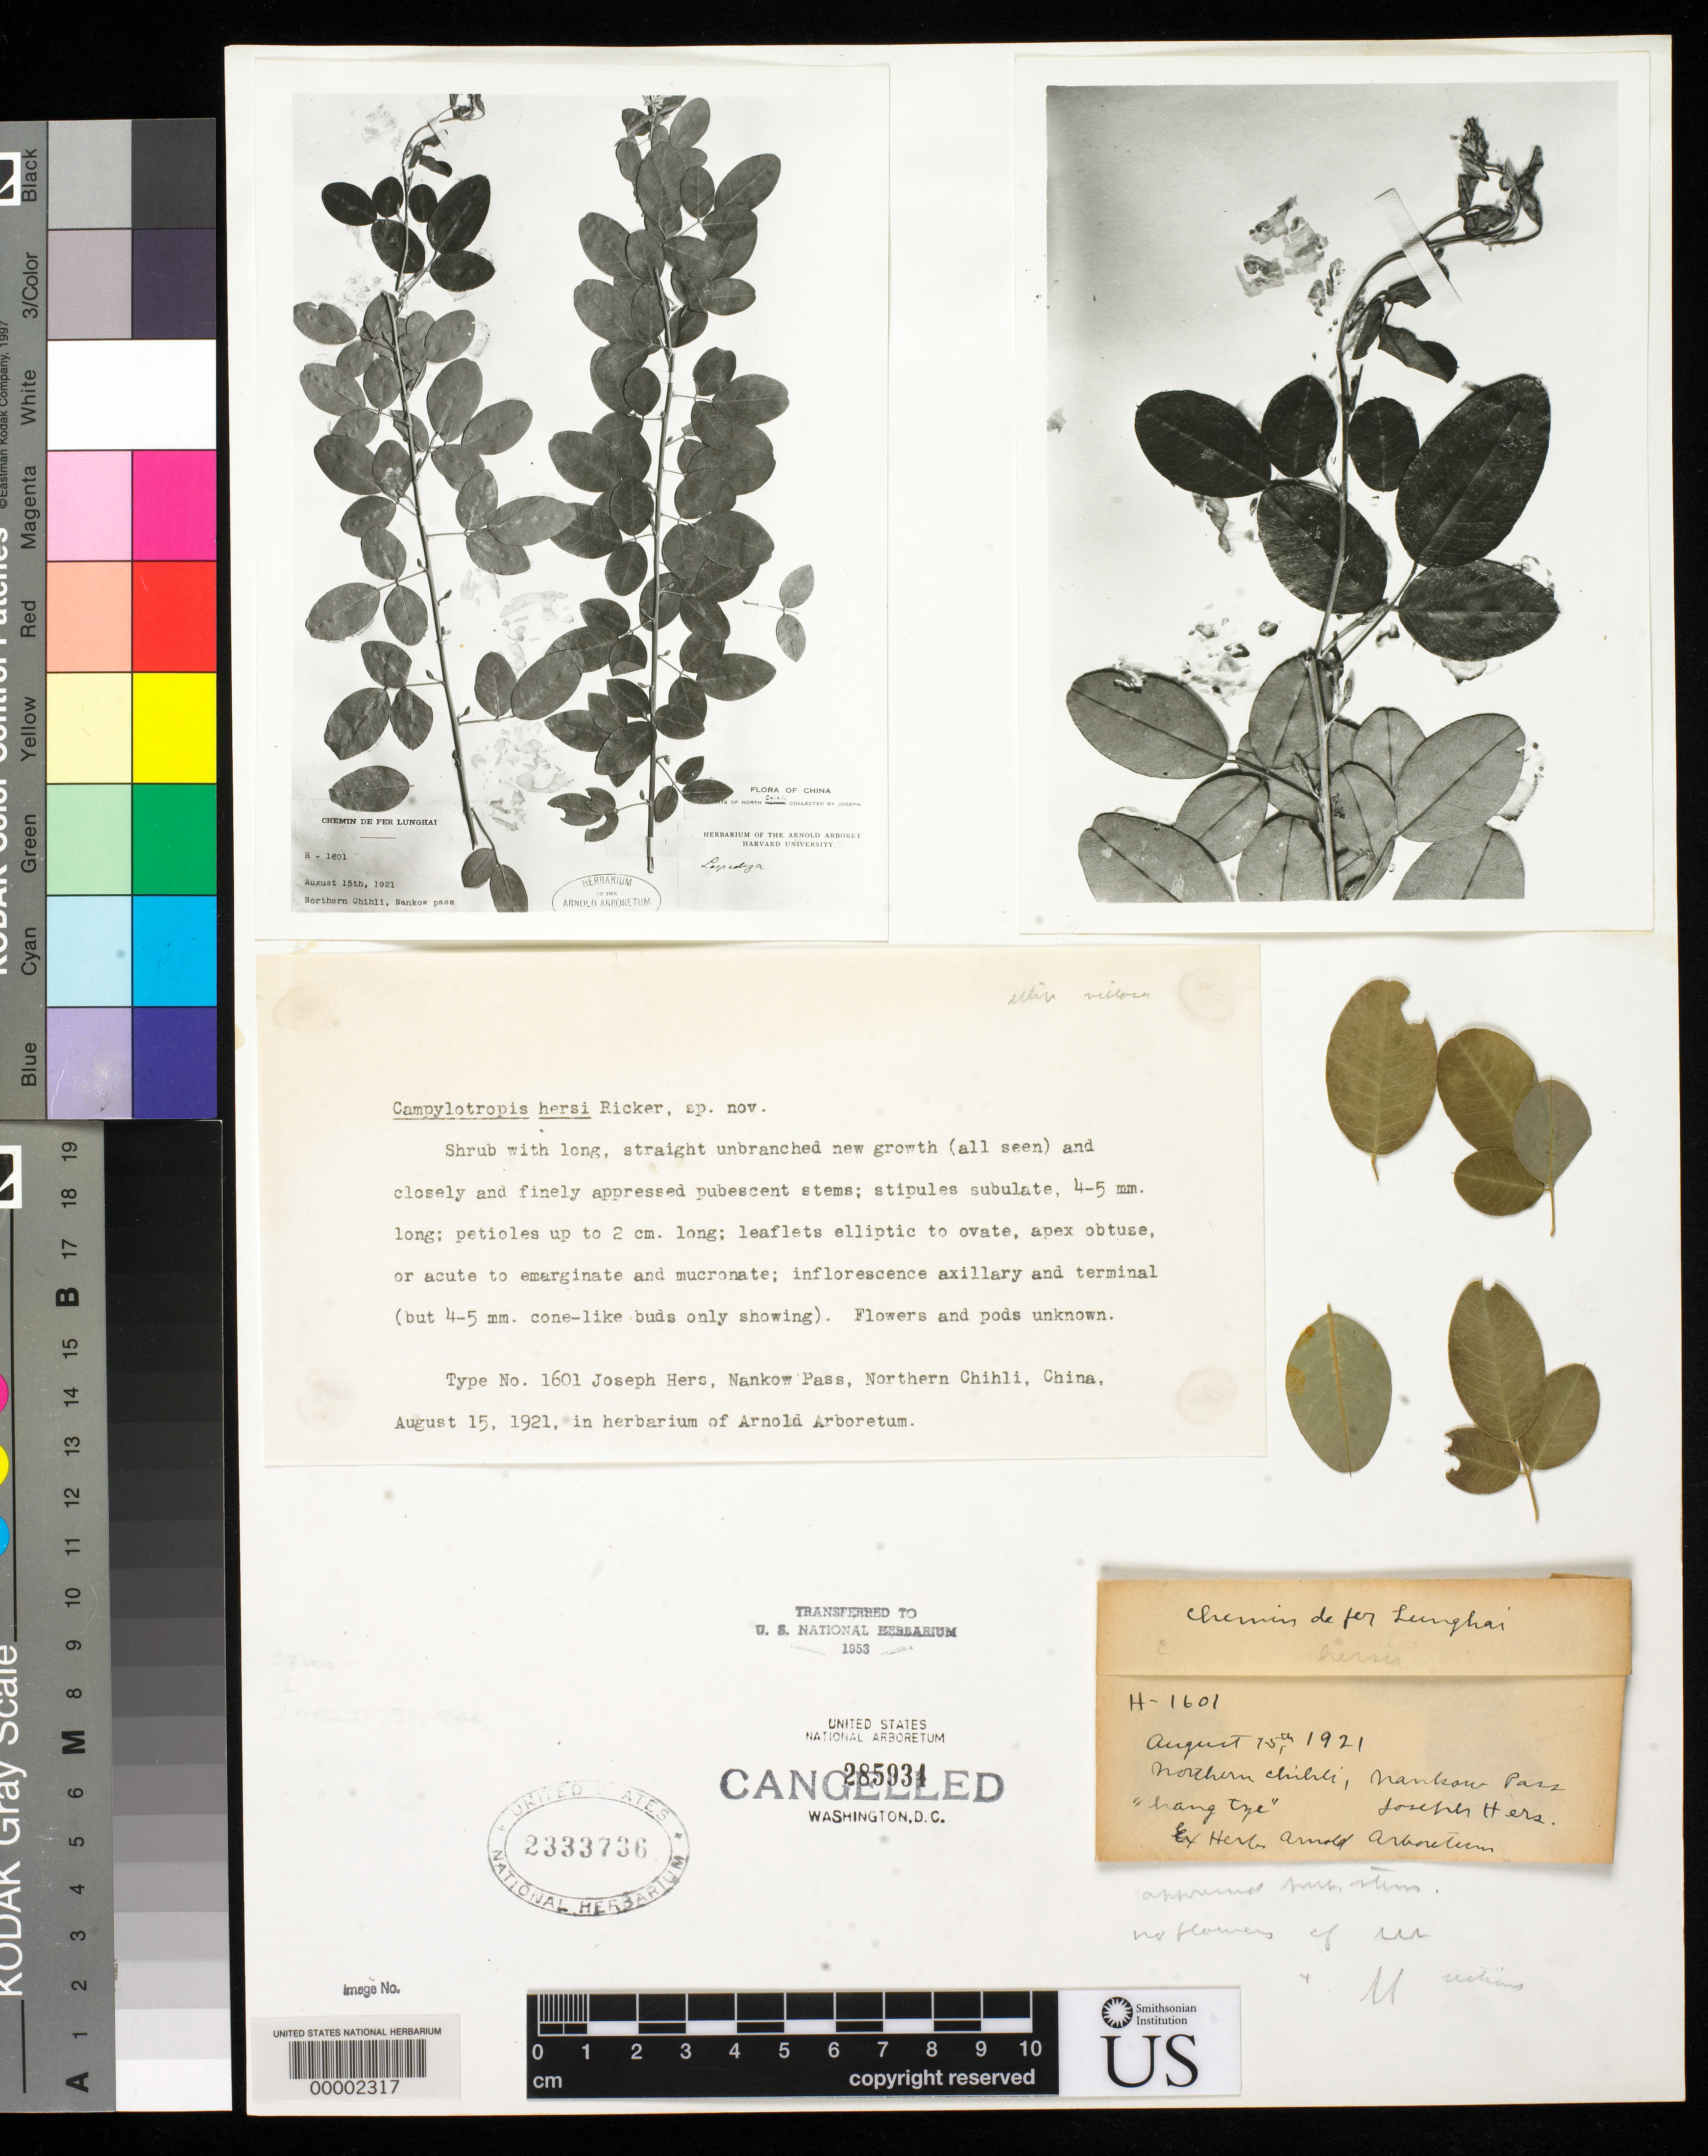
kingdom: Plantae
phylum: Tracheophyta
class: Magnoliopsida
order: Fabales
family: Fabaceae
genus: Campylotropis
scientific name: Campylotropis hersi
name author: Ricker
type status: Isotype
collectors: J. Hess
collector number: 1601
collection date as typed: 15 Aug 1921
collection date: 1921-08-15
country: China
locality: Nankow pass, northern Chihli.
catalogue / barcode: US 2333736